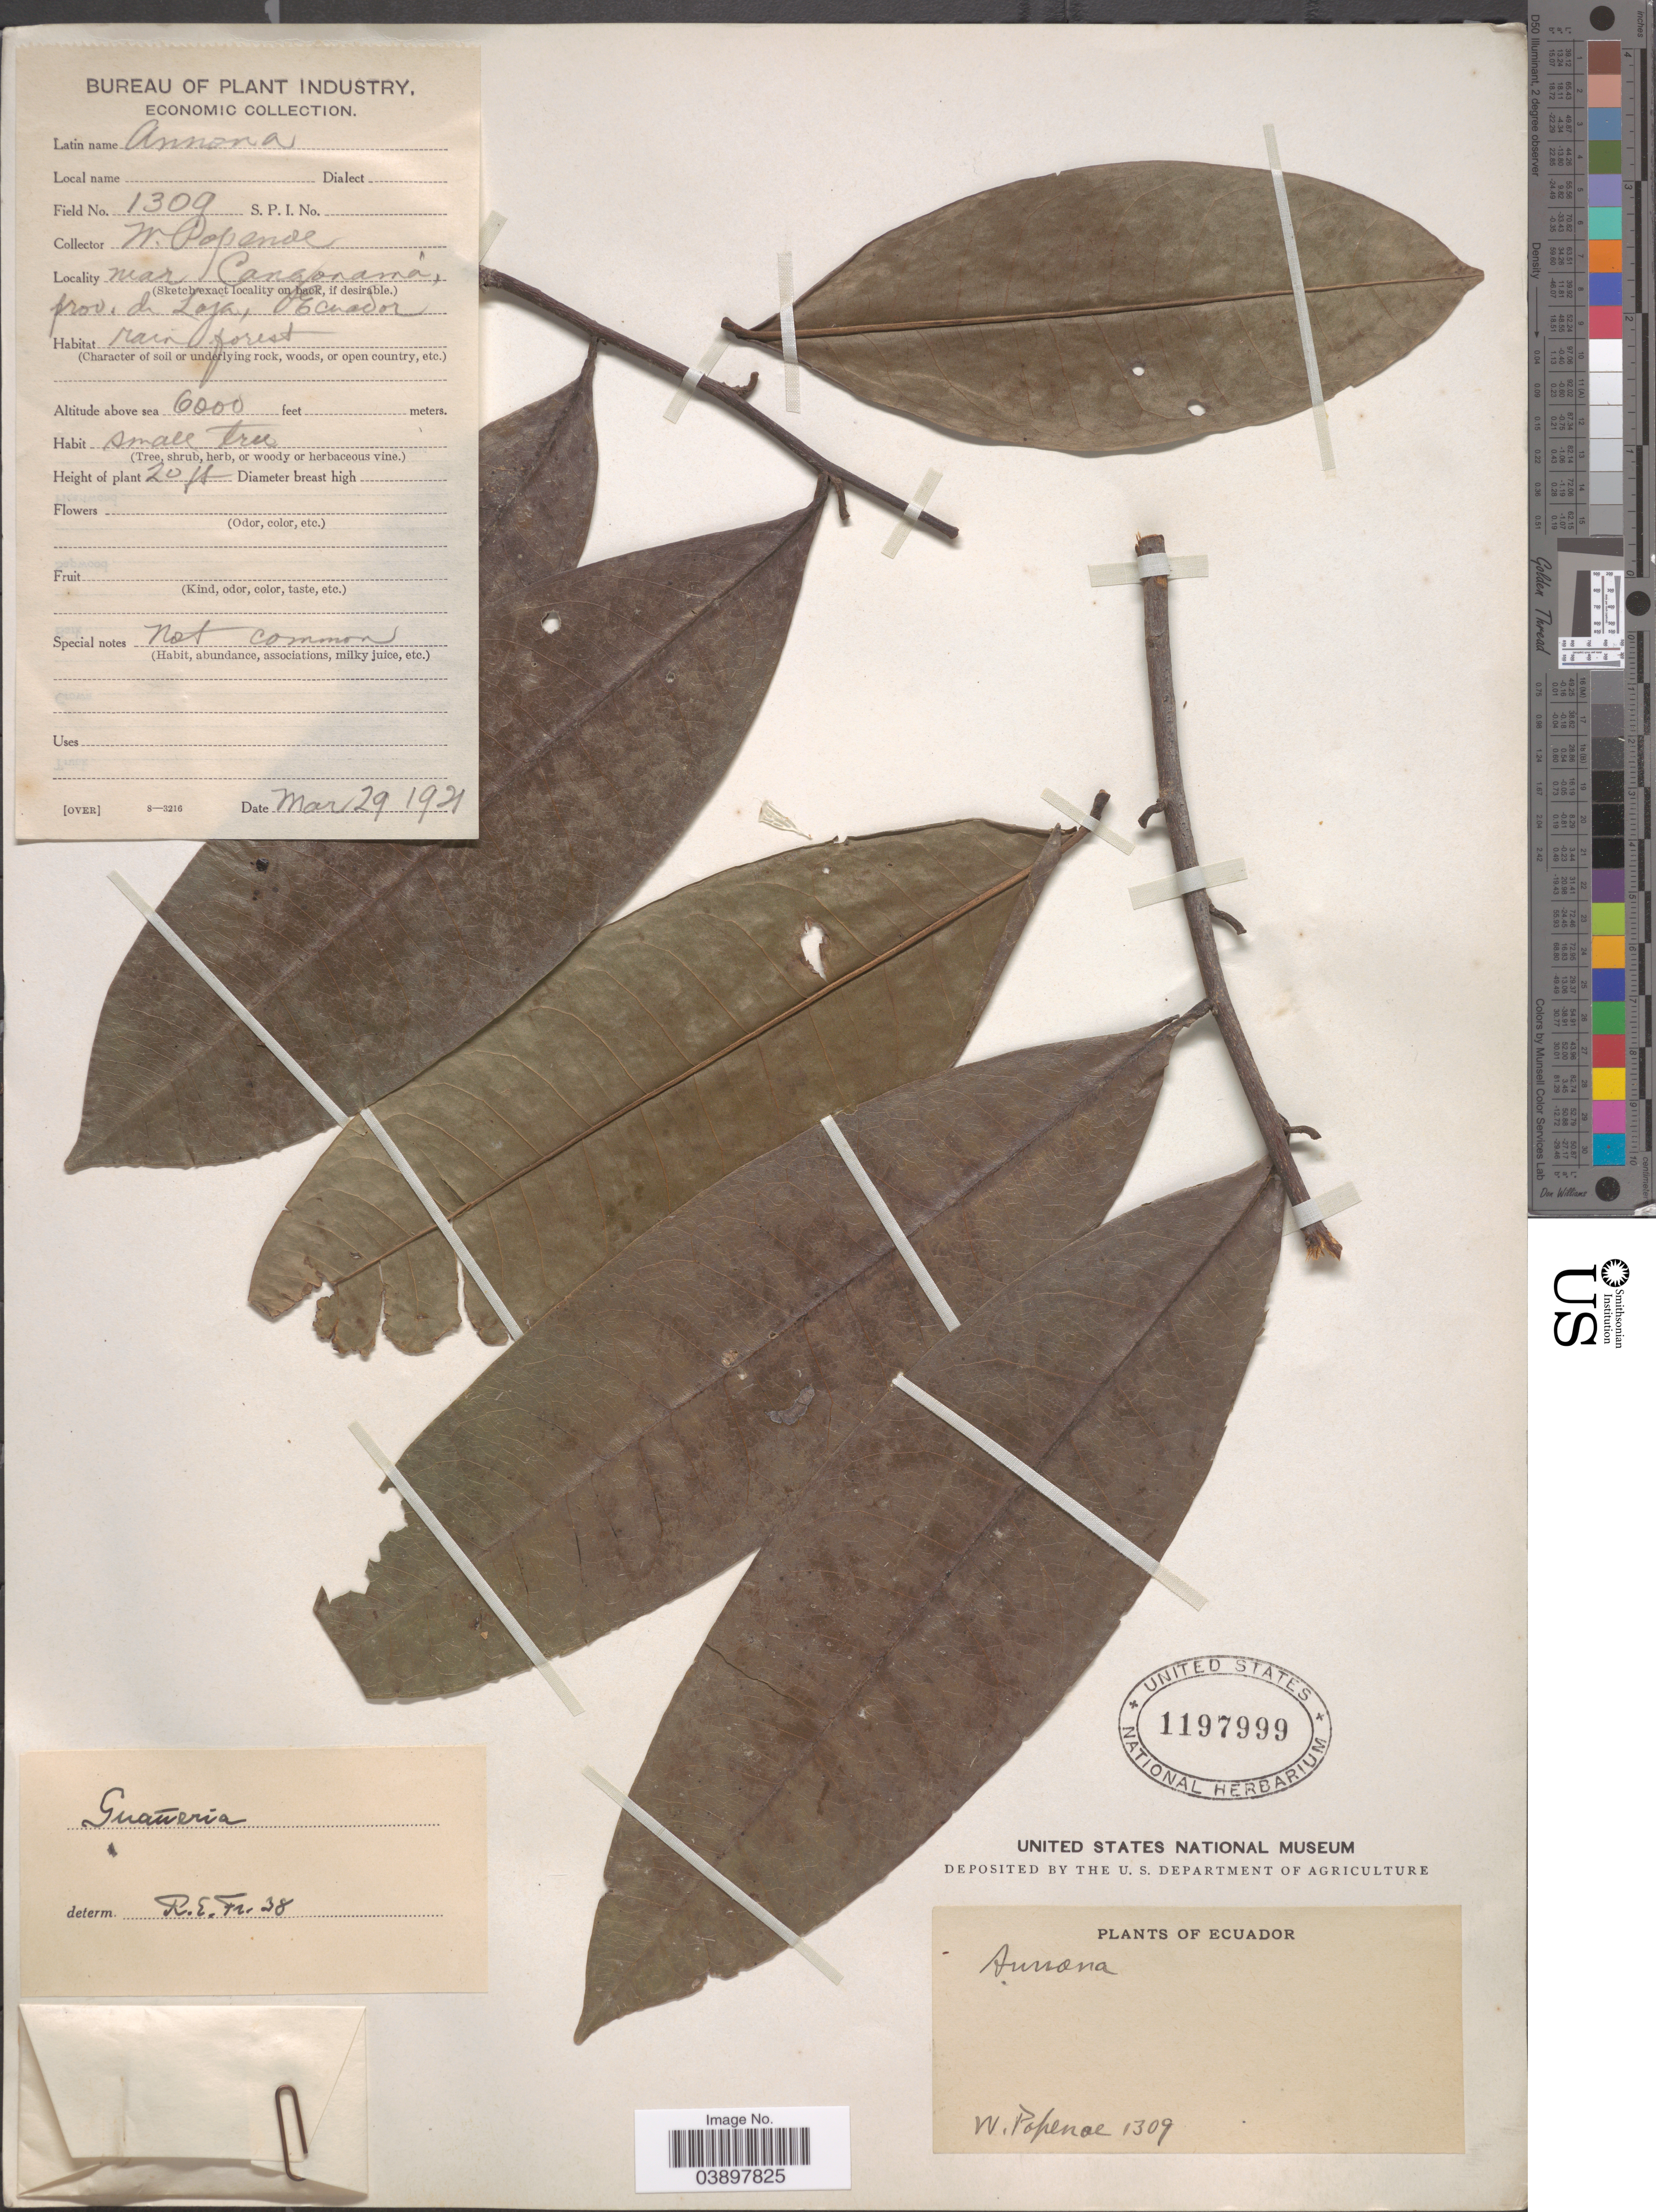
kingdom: Plantae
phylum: Tracheophyta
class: Magnoliopsida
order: Magnoliales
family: Annonaceae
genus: Guatteria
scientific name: Guatteria sp.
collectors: W. Popenoe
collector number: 1309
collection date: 1921-03-29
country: Ecuador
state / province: Loja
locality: Near Cangonamá.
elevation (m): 1829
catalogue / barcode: US 1197999